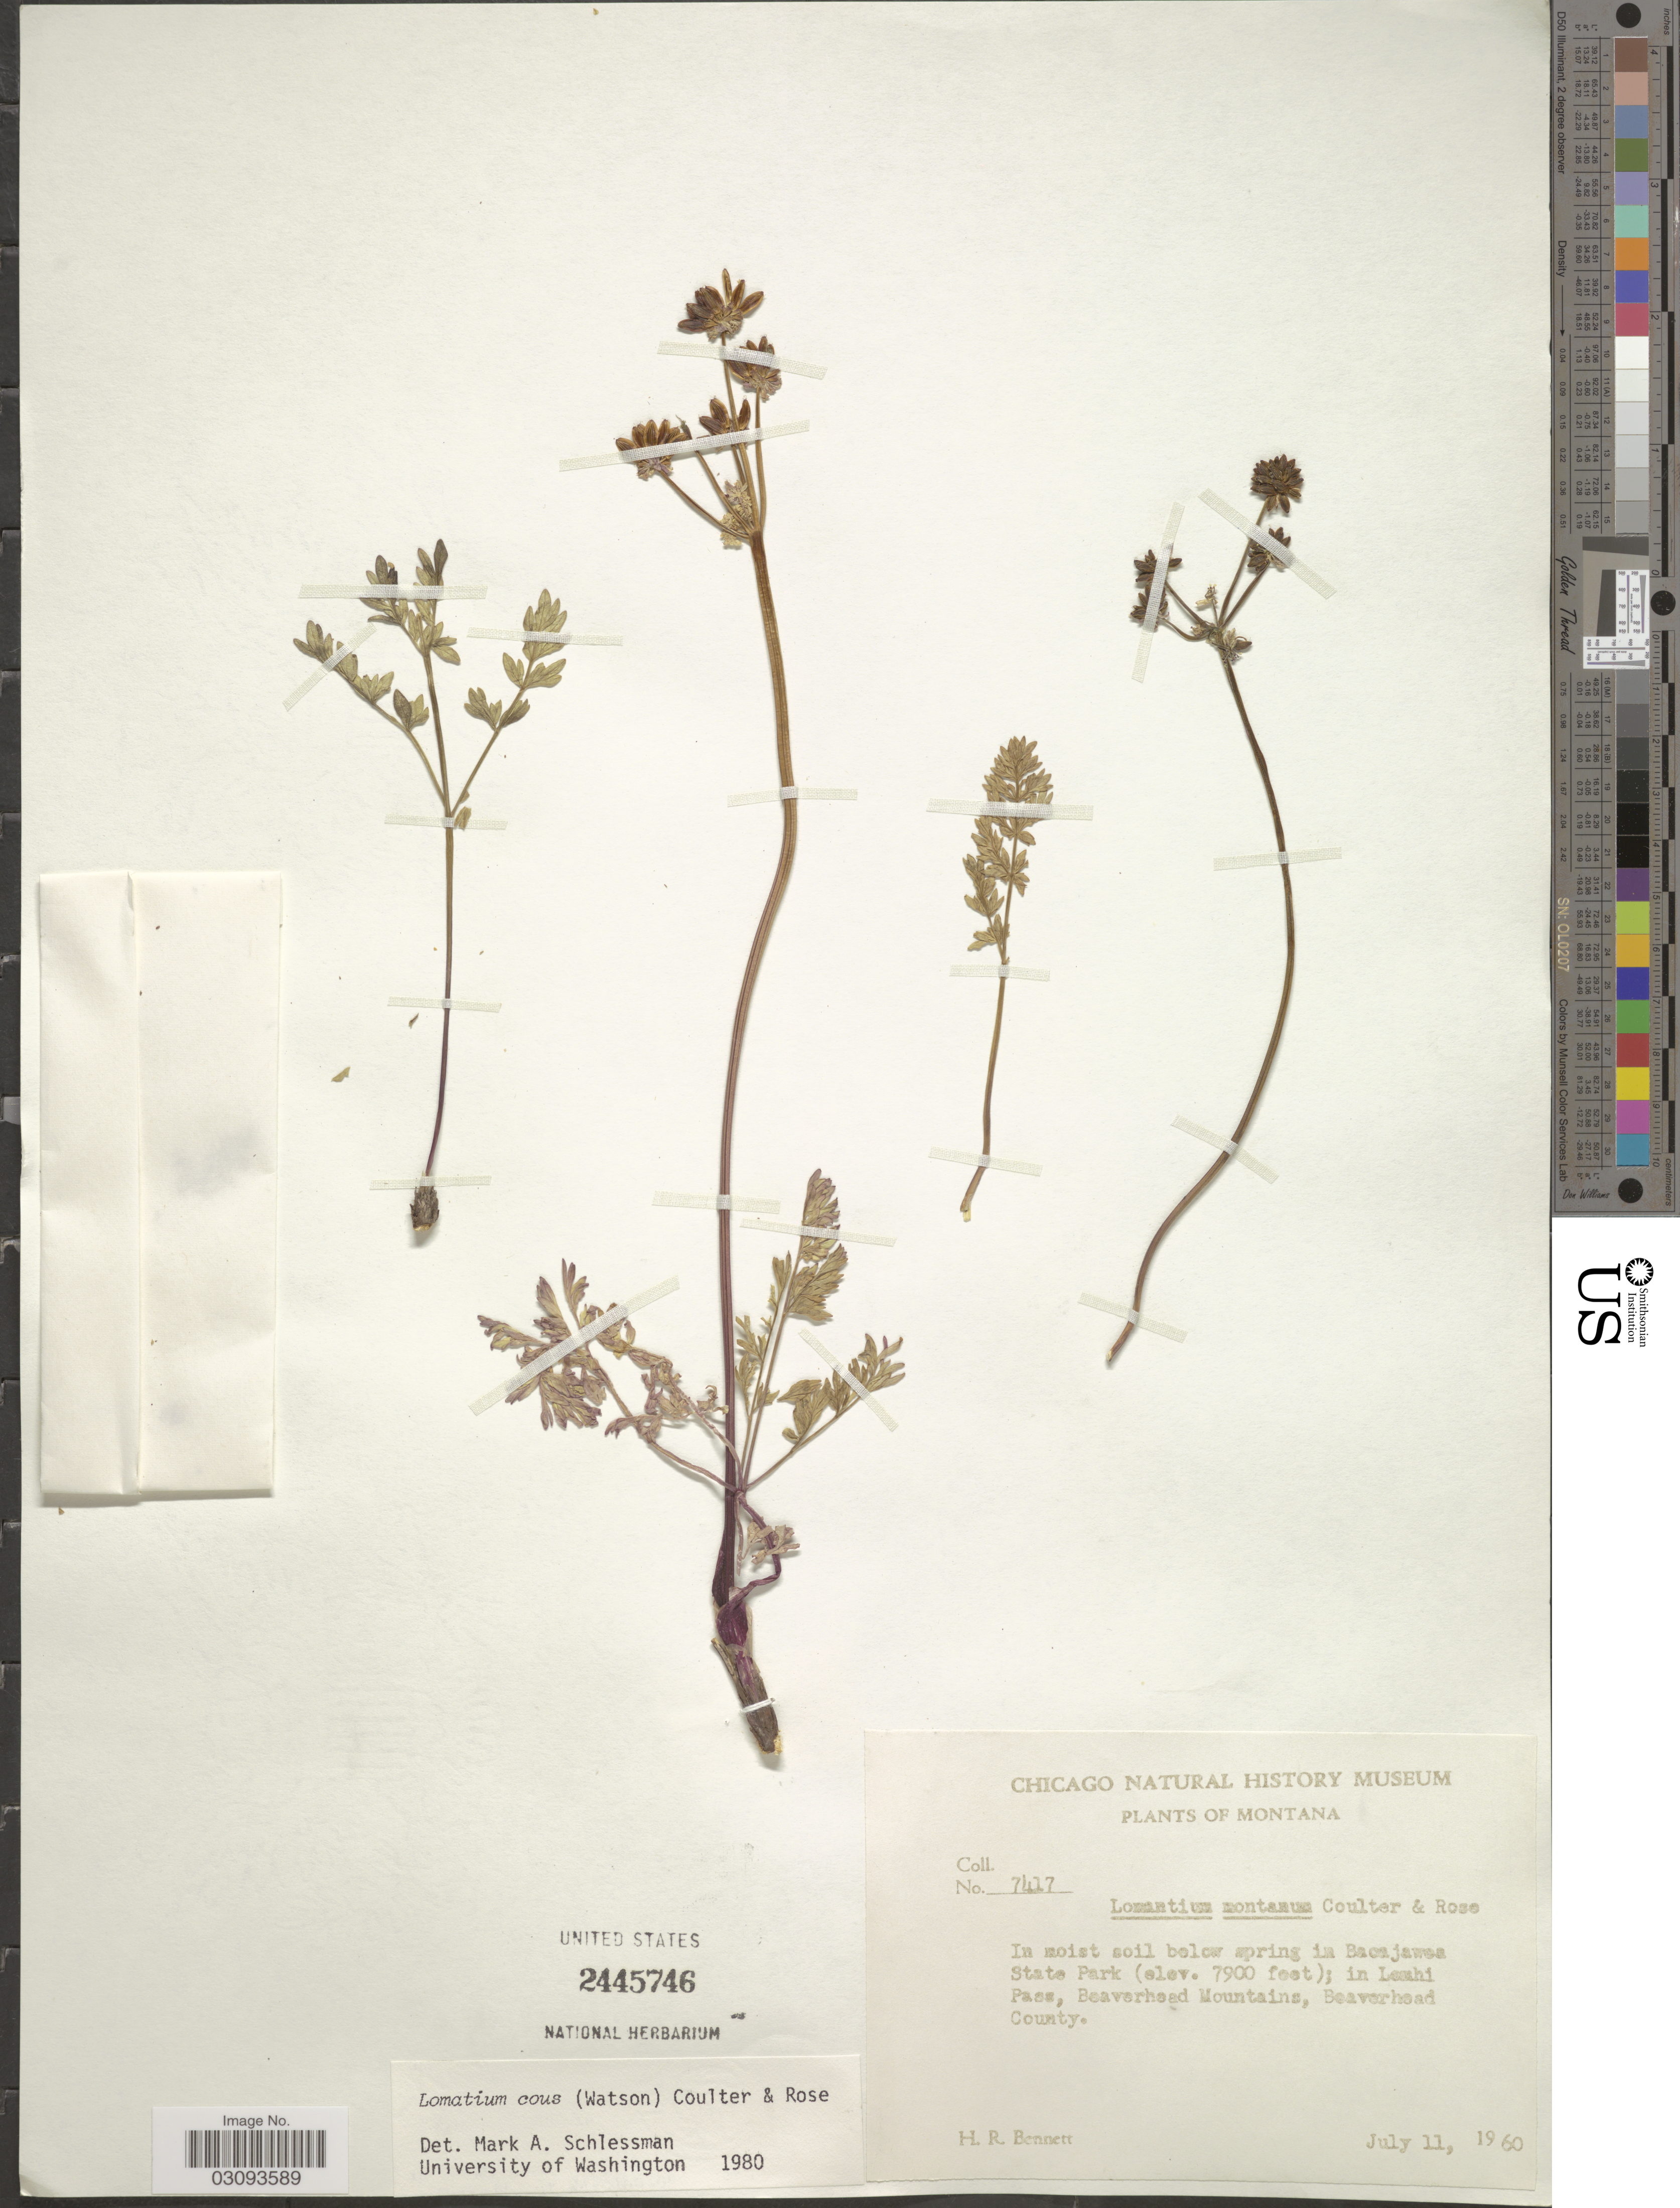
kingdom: Plantae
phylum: Tracheophyta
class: Magnoliopsida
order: Apiales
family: Apiaceae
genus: Lomatium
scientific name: Lomatium cous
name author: (S. Watson) J.M. Coult. & Rose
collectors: H. R. Bennett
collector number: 7417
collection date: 1960-07-11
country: United States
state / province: Montana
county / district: Beaverhead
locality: Below spring in Sacajawea State Park; In Lehmi Pass.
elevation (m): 2408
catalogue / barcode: US 2445746